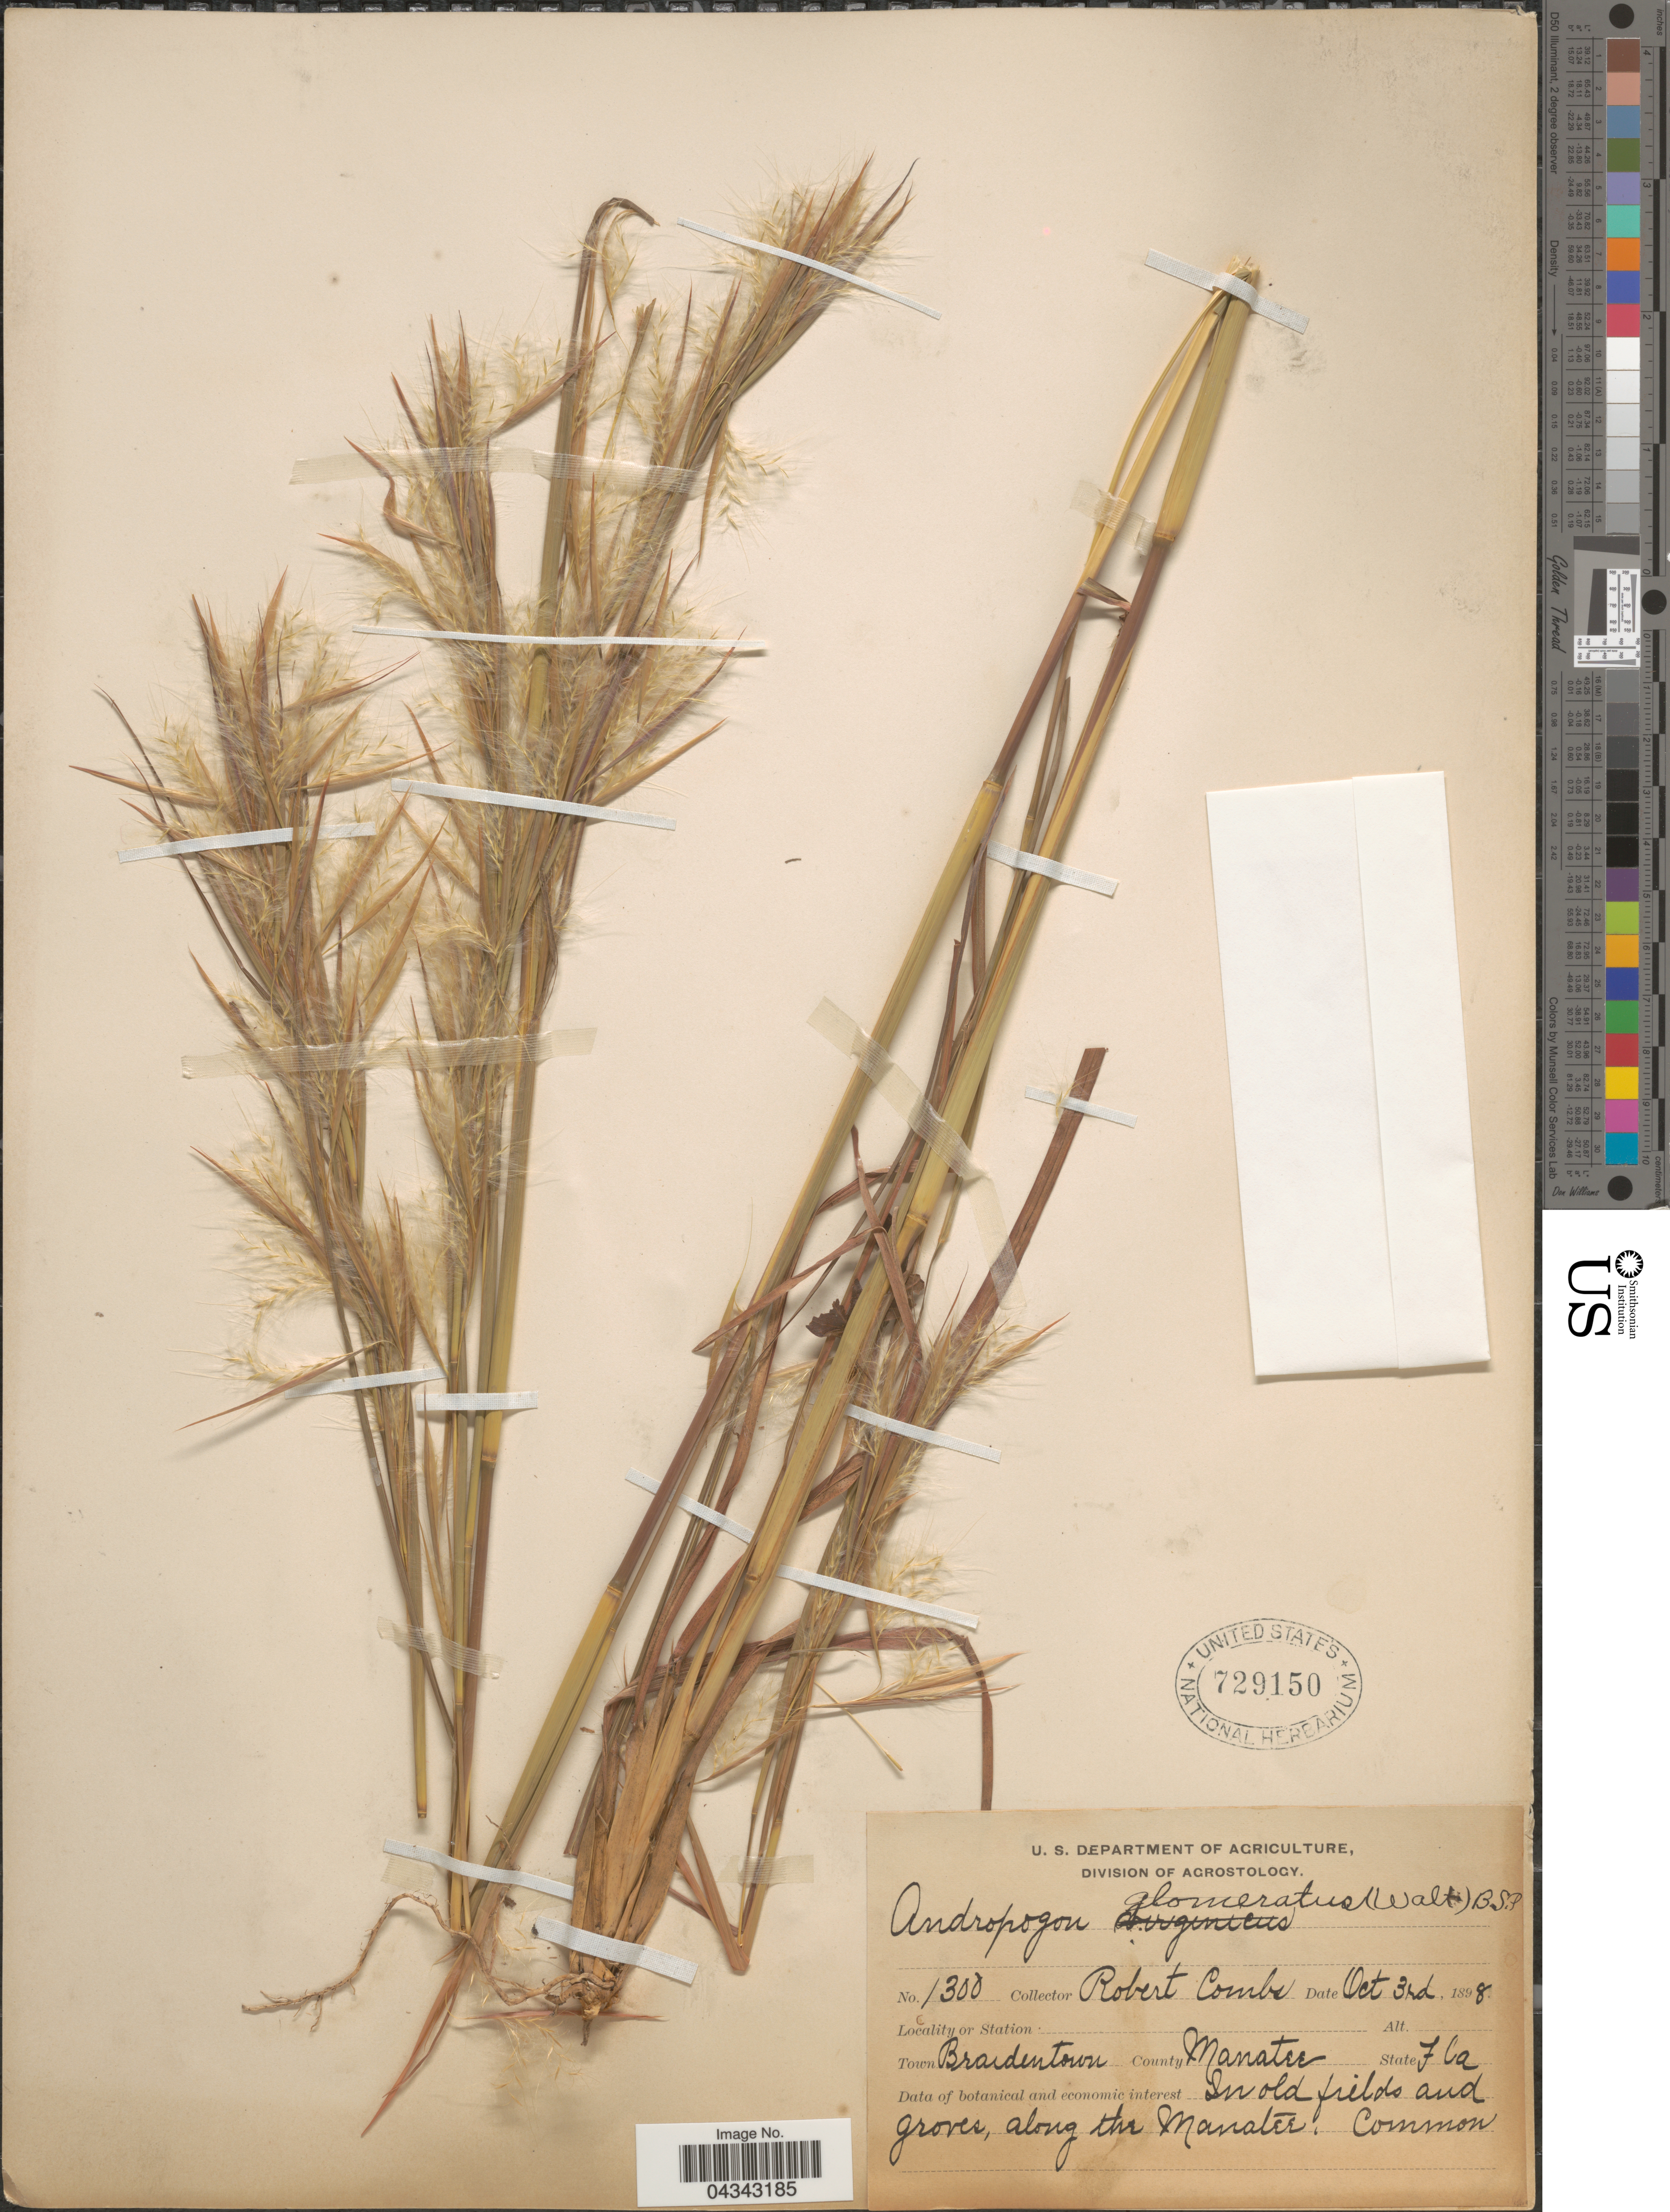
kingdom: Plantae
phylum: Tracheophyta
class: Liliopsida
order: Poales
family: Poaceae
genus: Andropogon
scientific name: Andropogon glomeratus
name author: (Walter) Britton, Stearns & Poggenb.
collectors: R. Combs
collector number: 1300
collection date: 1898-10-03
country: United States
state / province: Florida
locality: Town Braidentown. County Manatee. In old fields and groves, along the Manatee.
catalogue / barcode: US 729150